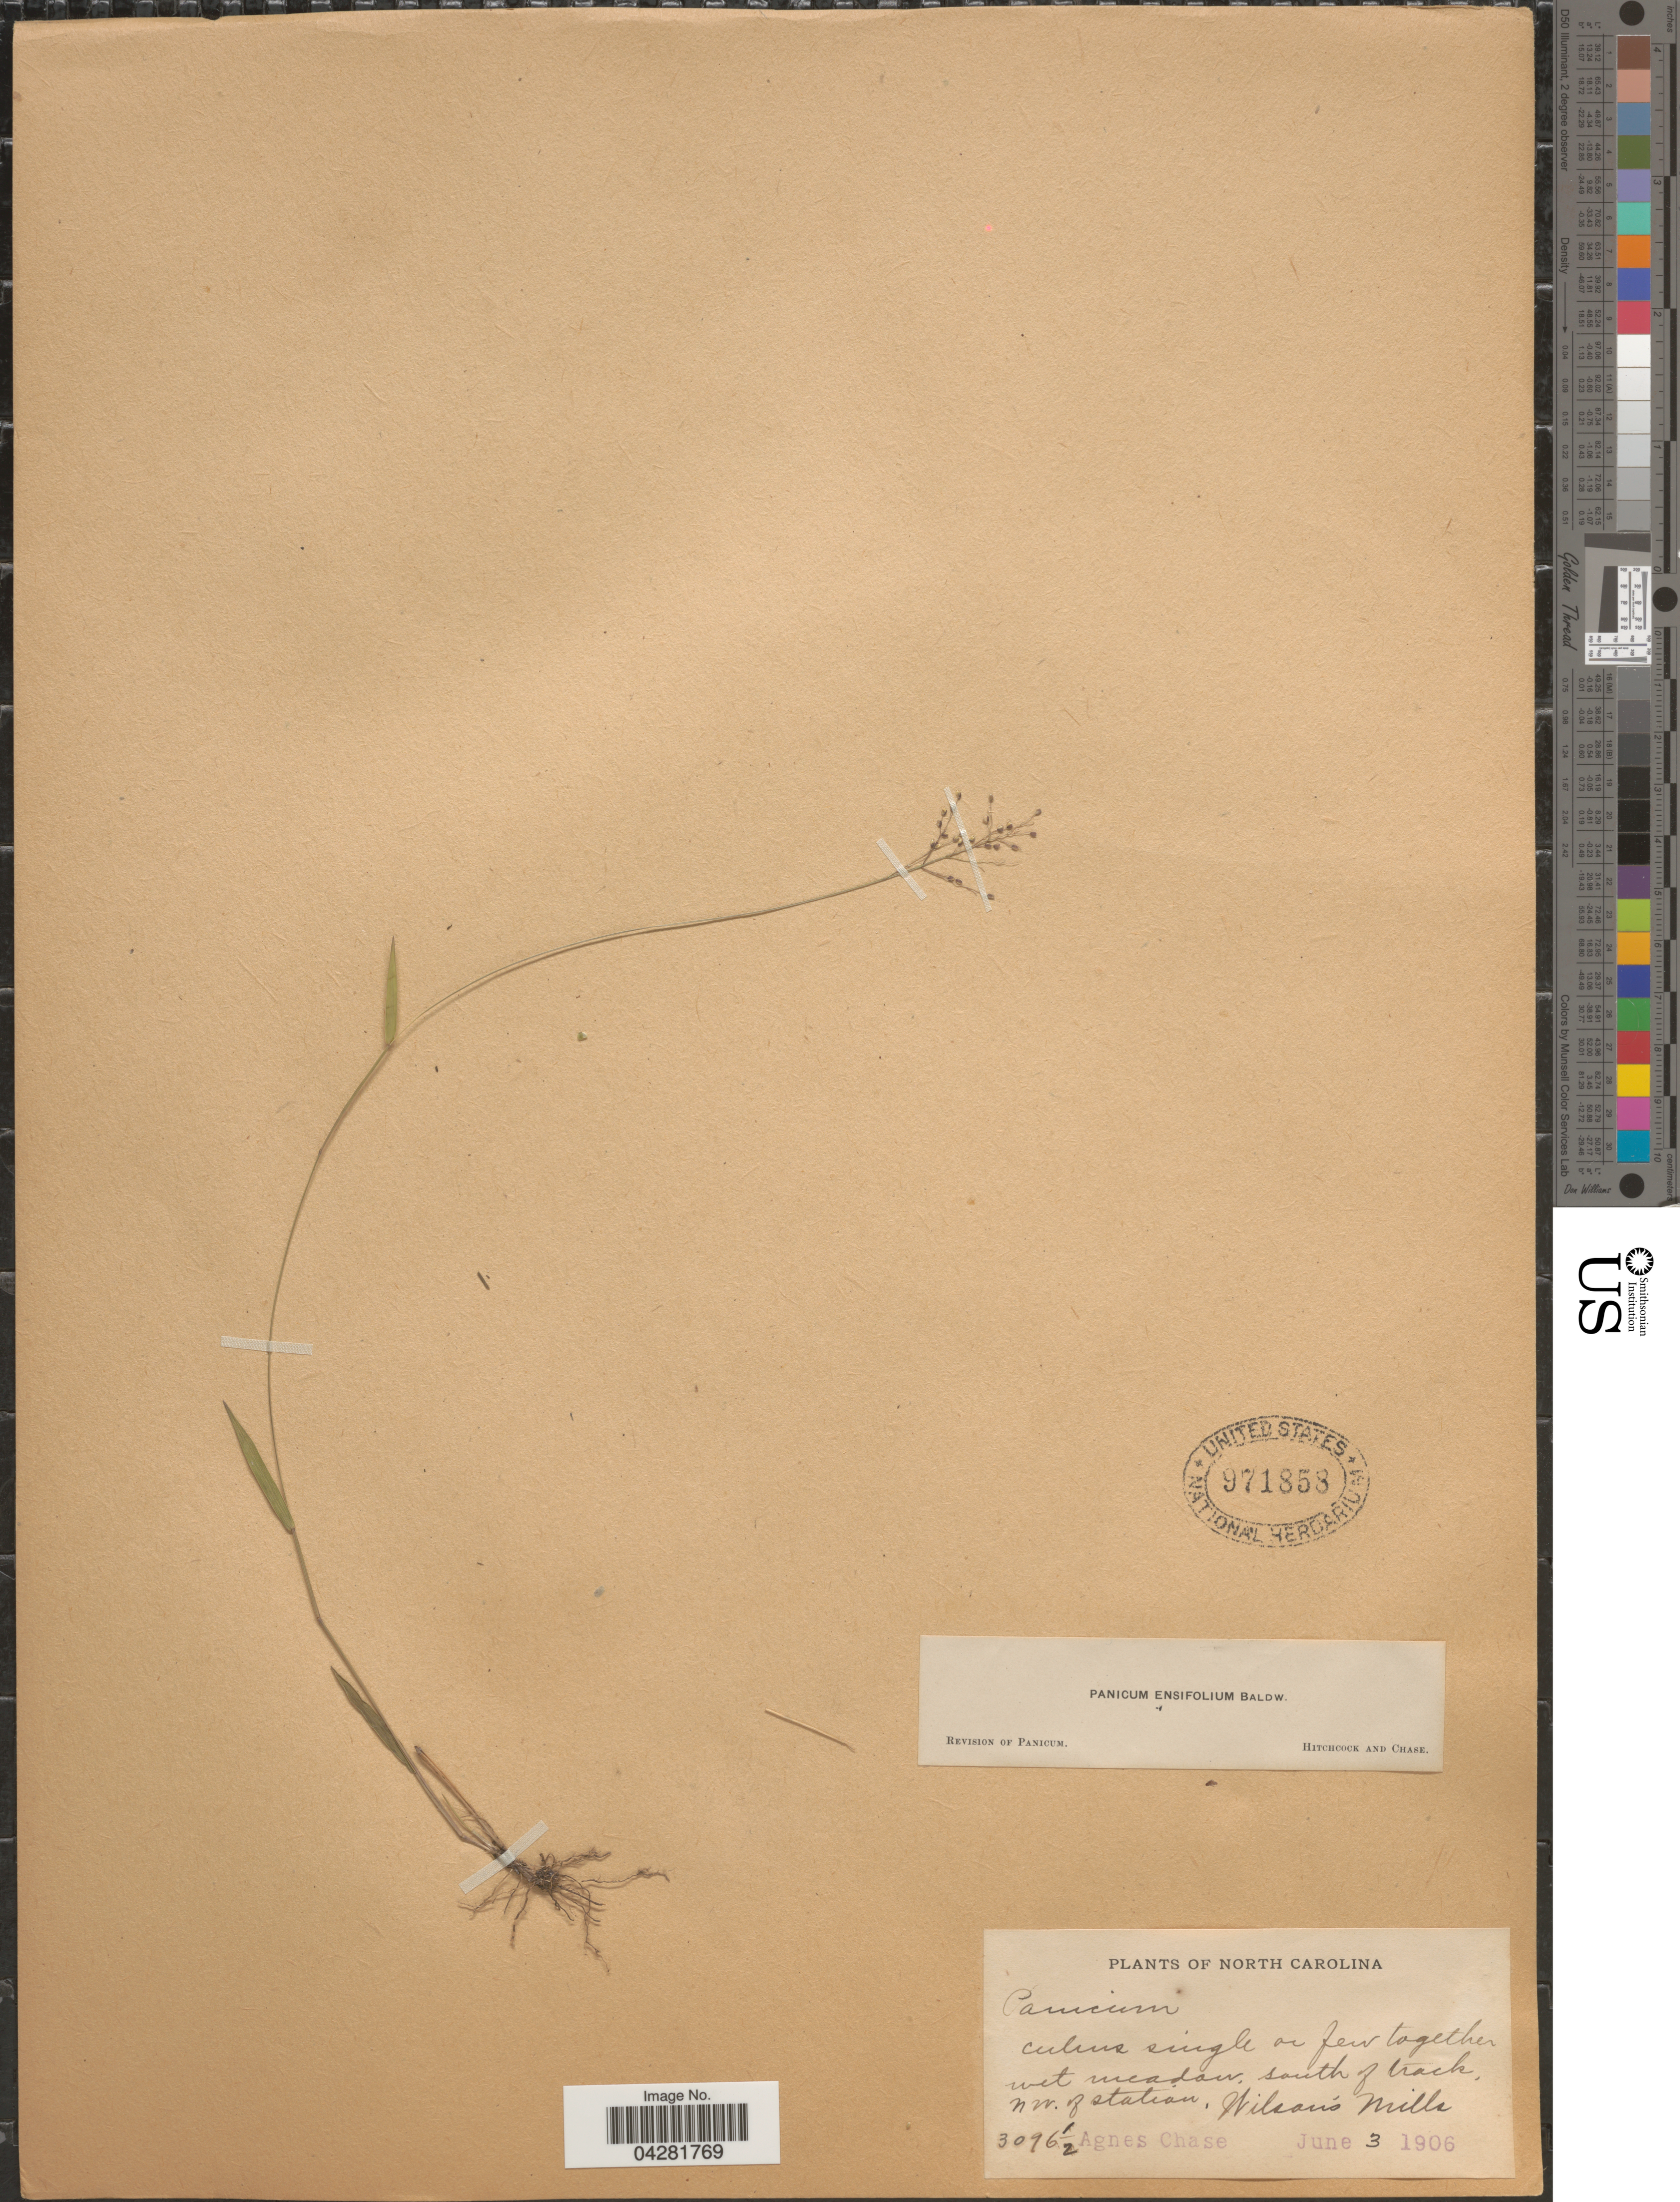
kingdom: Plantae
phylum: Tracheophyta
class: Liliopsida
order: Poales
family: Poaceae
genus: Dichanthelium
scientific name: Dichanthelium ensifolium var. ensifolium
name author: (Baldwin ex Elliot) Gould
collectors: A. Chase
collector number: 3096½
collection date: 1906-06-03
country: United States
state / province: North Carolina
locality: South of track, nw. of station. Wilson's Mills.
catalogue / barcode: US 971858